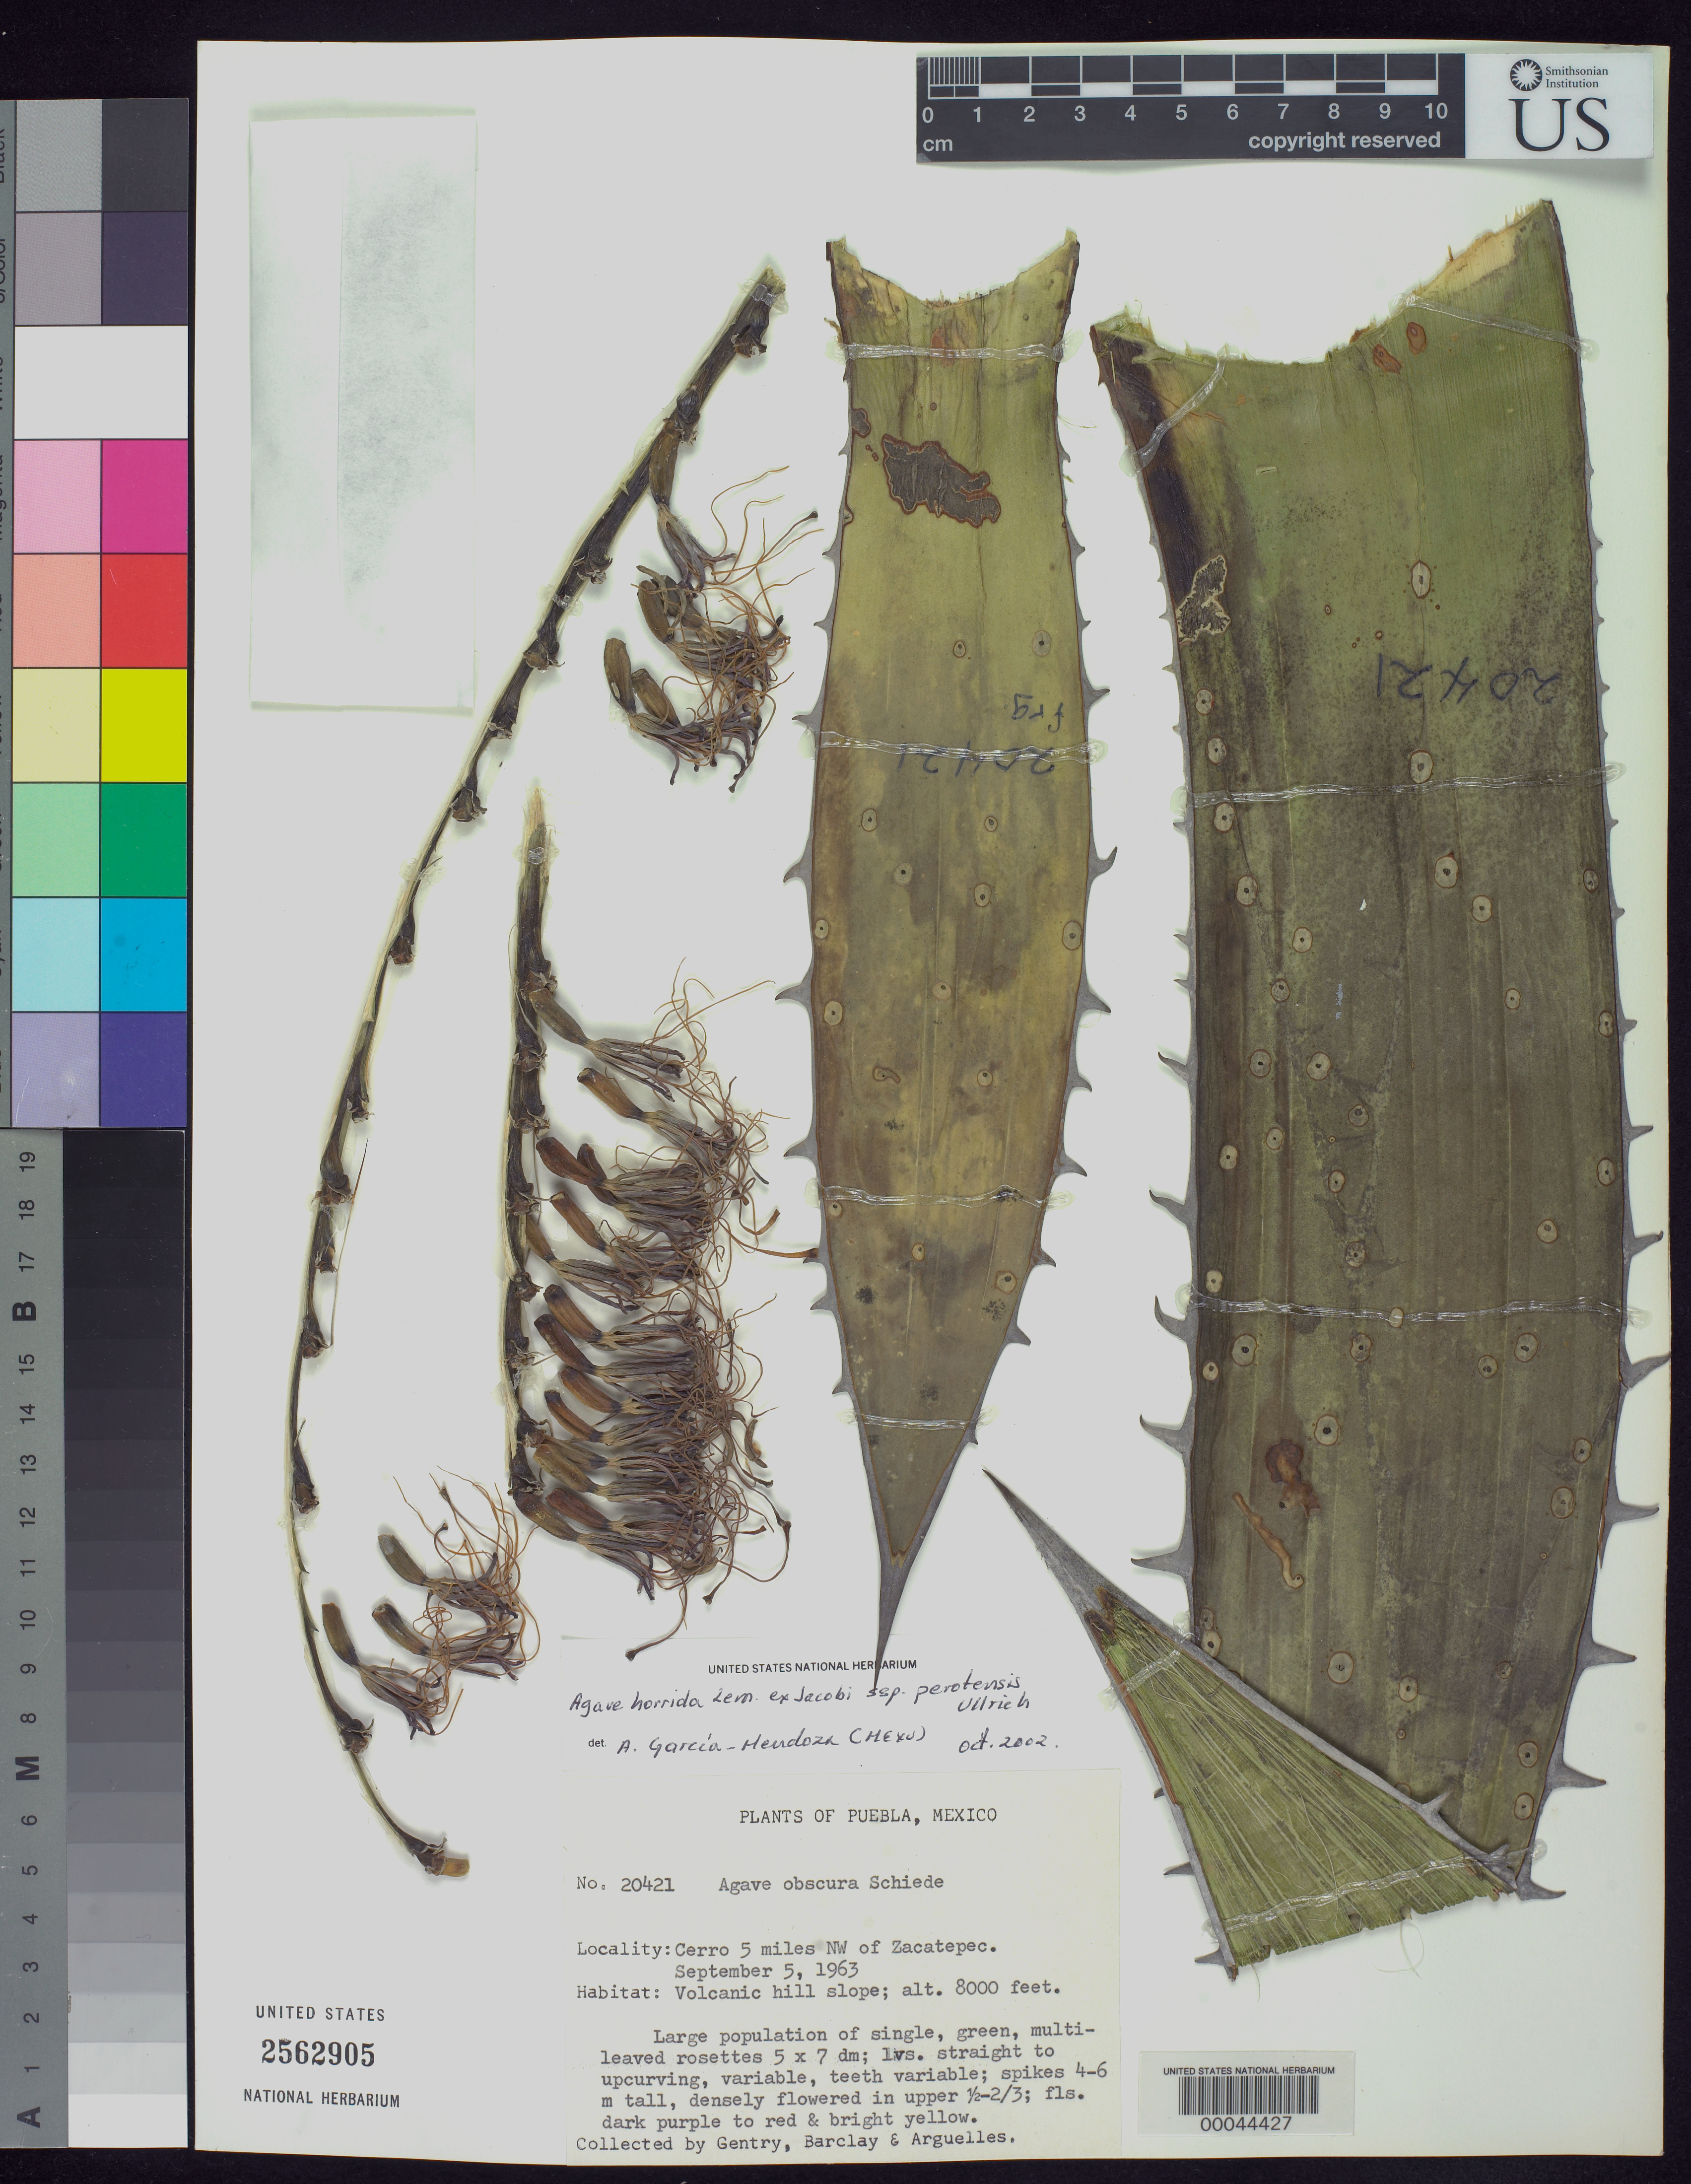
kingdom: Plantae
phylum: Tracheophyta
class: Liliopsida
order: Asparagales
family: Asparagaceae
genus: Agave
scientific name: Agave horrida subsp. perotensis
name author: B. Ullrich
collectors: H. S. Gentry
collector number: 20421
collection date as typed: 05 Sep 1963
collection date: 1963-09-05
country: Mexico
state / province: Puebla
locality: Cerro 5 mi NW of zacatepec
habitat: Volcanic hill slope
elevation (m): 2438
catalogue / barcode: US 2562905